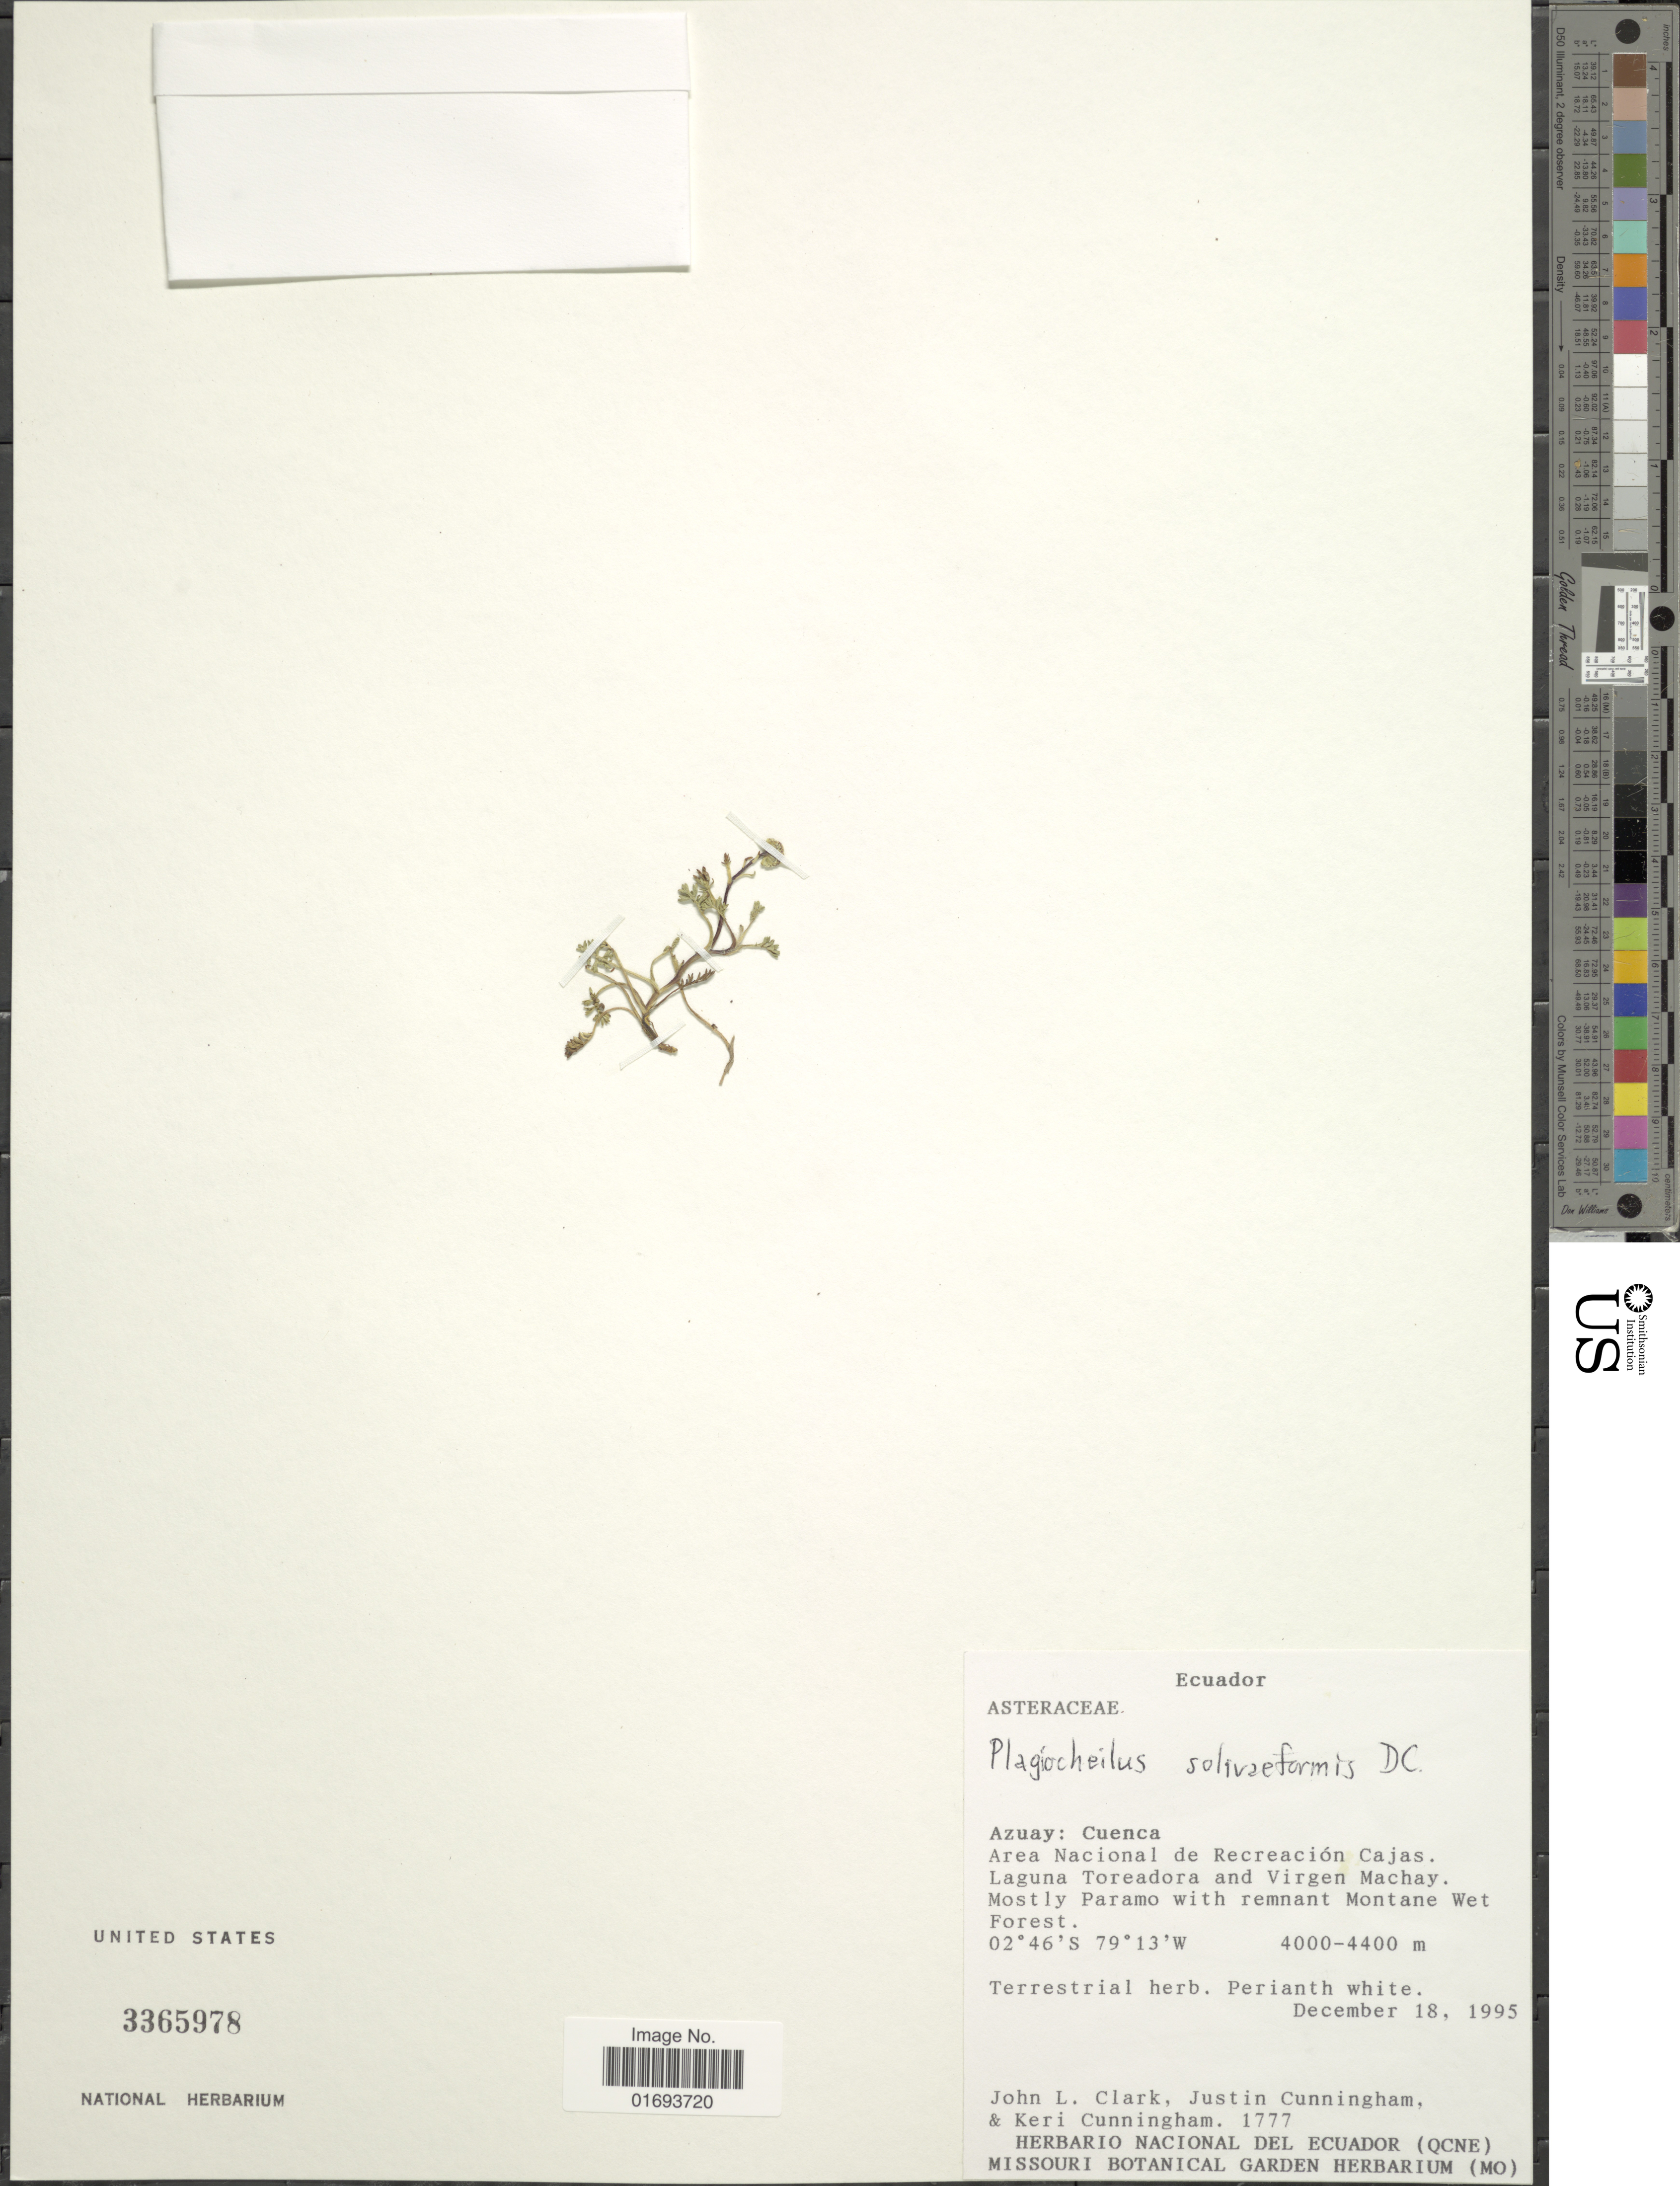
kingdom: Plantae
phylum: Tracheophyta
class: Magnoliopsida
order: Asterales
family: Asteraceae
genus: Plagiocheilus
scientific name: Plagiocheilus solivaeformis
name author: DC.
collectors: J. L. Clark, J. Cunningham & K. Cunningham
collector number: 1777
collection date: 1995-12-18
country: Ecuador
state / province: Azuay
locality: Azuay: Cuenca: Area Nacional de Recreacion Cajas. Laguna Toreadora and Virgen Machay. Mostly Paramo with remnant Montane Wet Forest.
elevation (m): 4000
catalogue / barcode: US 3365978